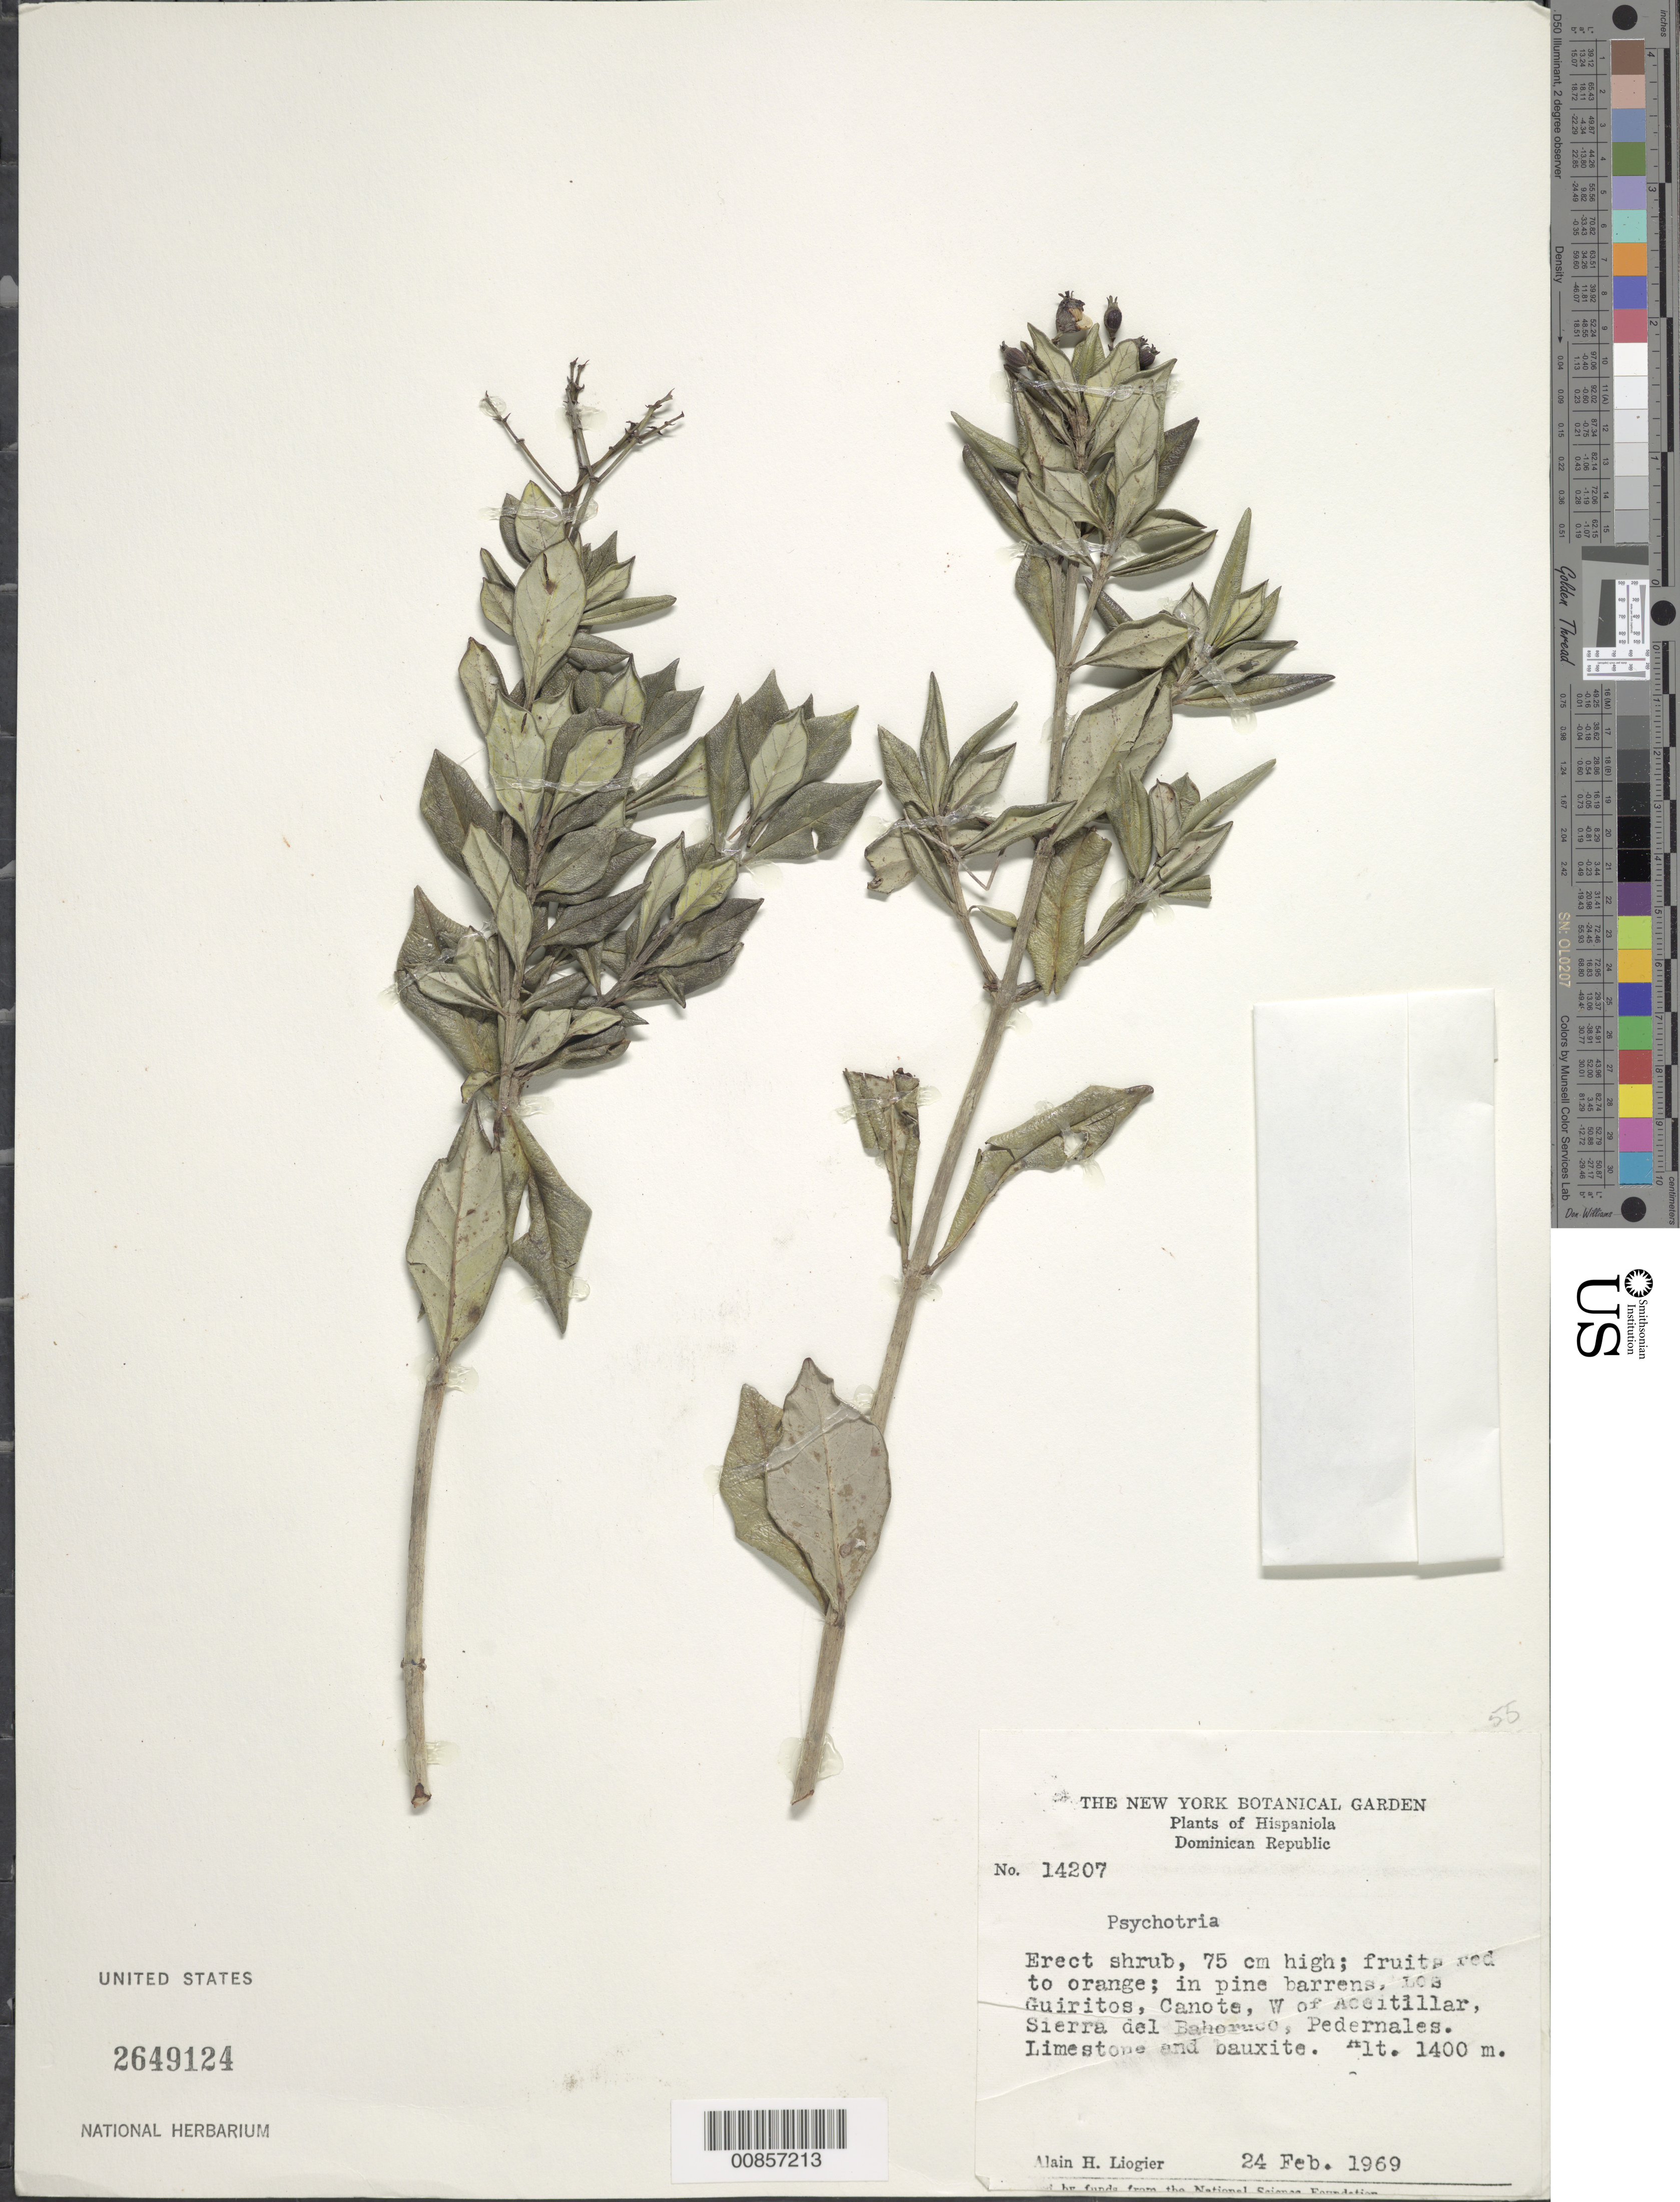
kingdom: Plantae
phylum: Tracheophyta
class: Magnoliopsida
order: Gentianales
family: Rubiaceae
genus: Psychotria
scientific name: Psychotria sp.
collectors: A. H. Liogier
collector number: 14207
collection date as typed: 24 Feb 1969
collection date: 1969-02-24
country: Dominican Republic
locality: Los Guiritos, Canote, W of Aceitillar, Sierra de Bahoruco, Pedernales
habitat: In pine barrons, on limestone and bauxite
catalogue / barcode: US 2649124